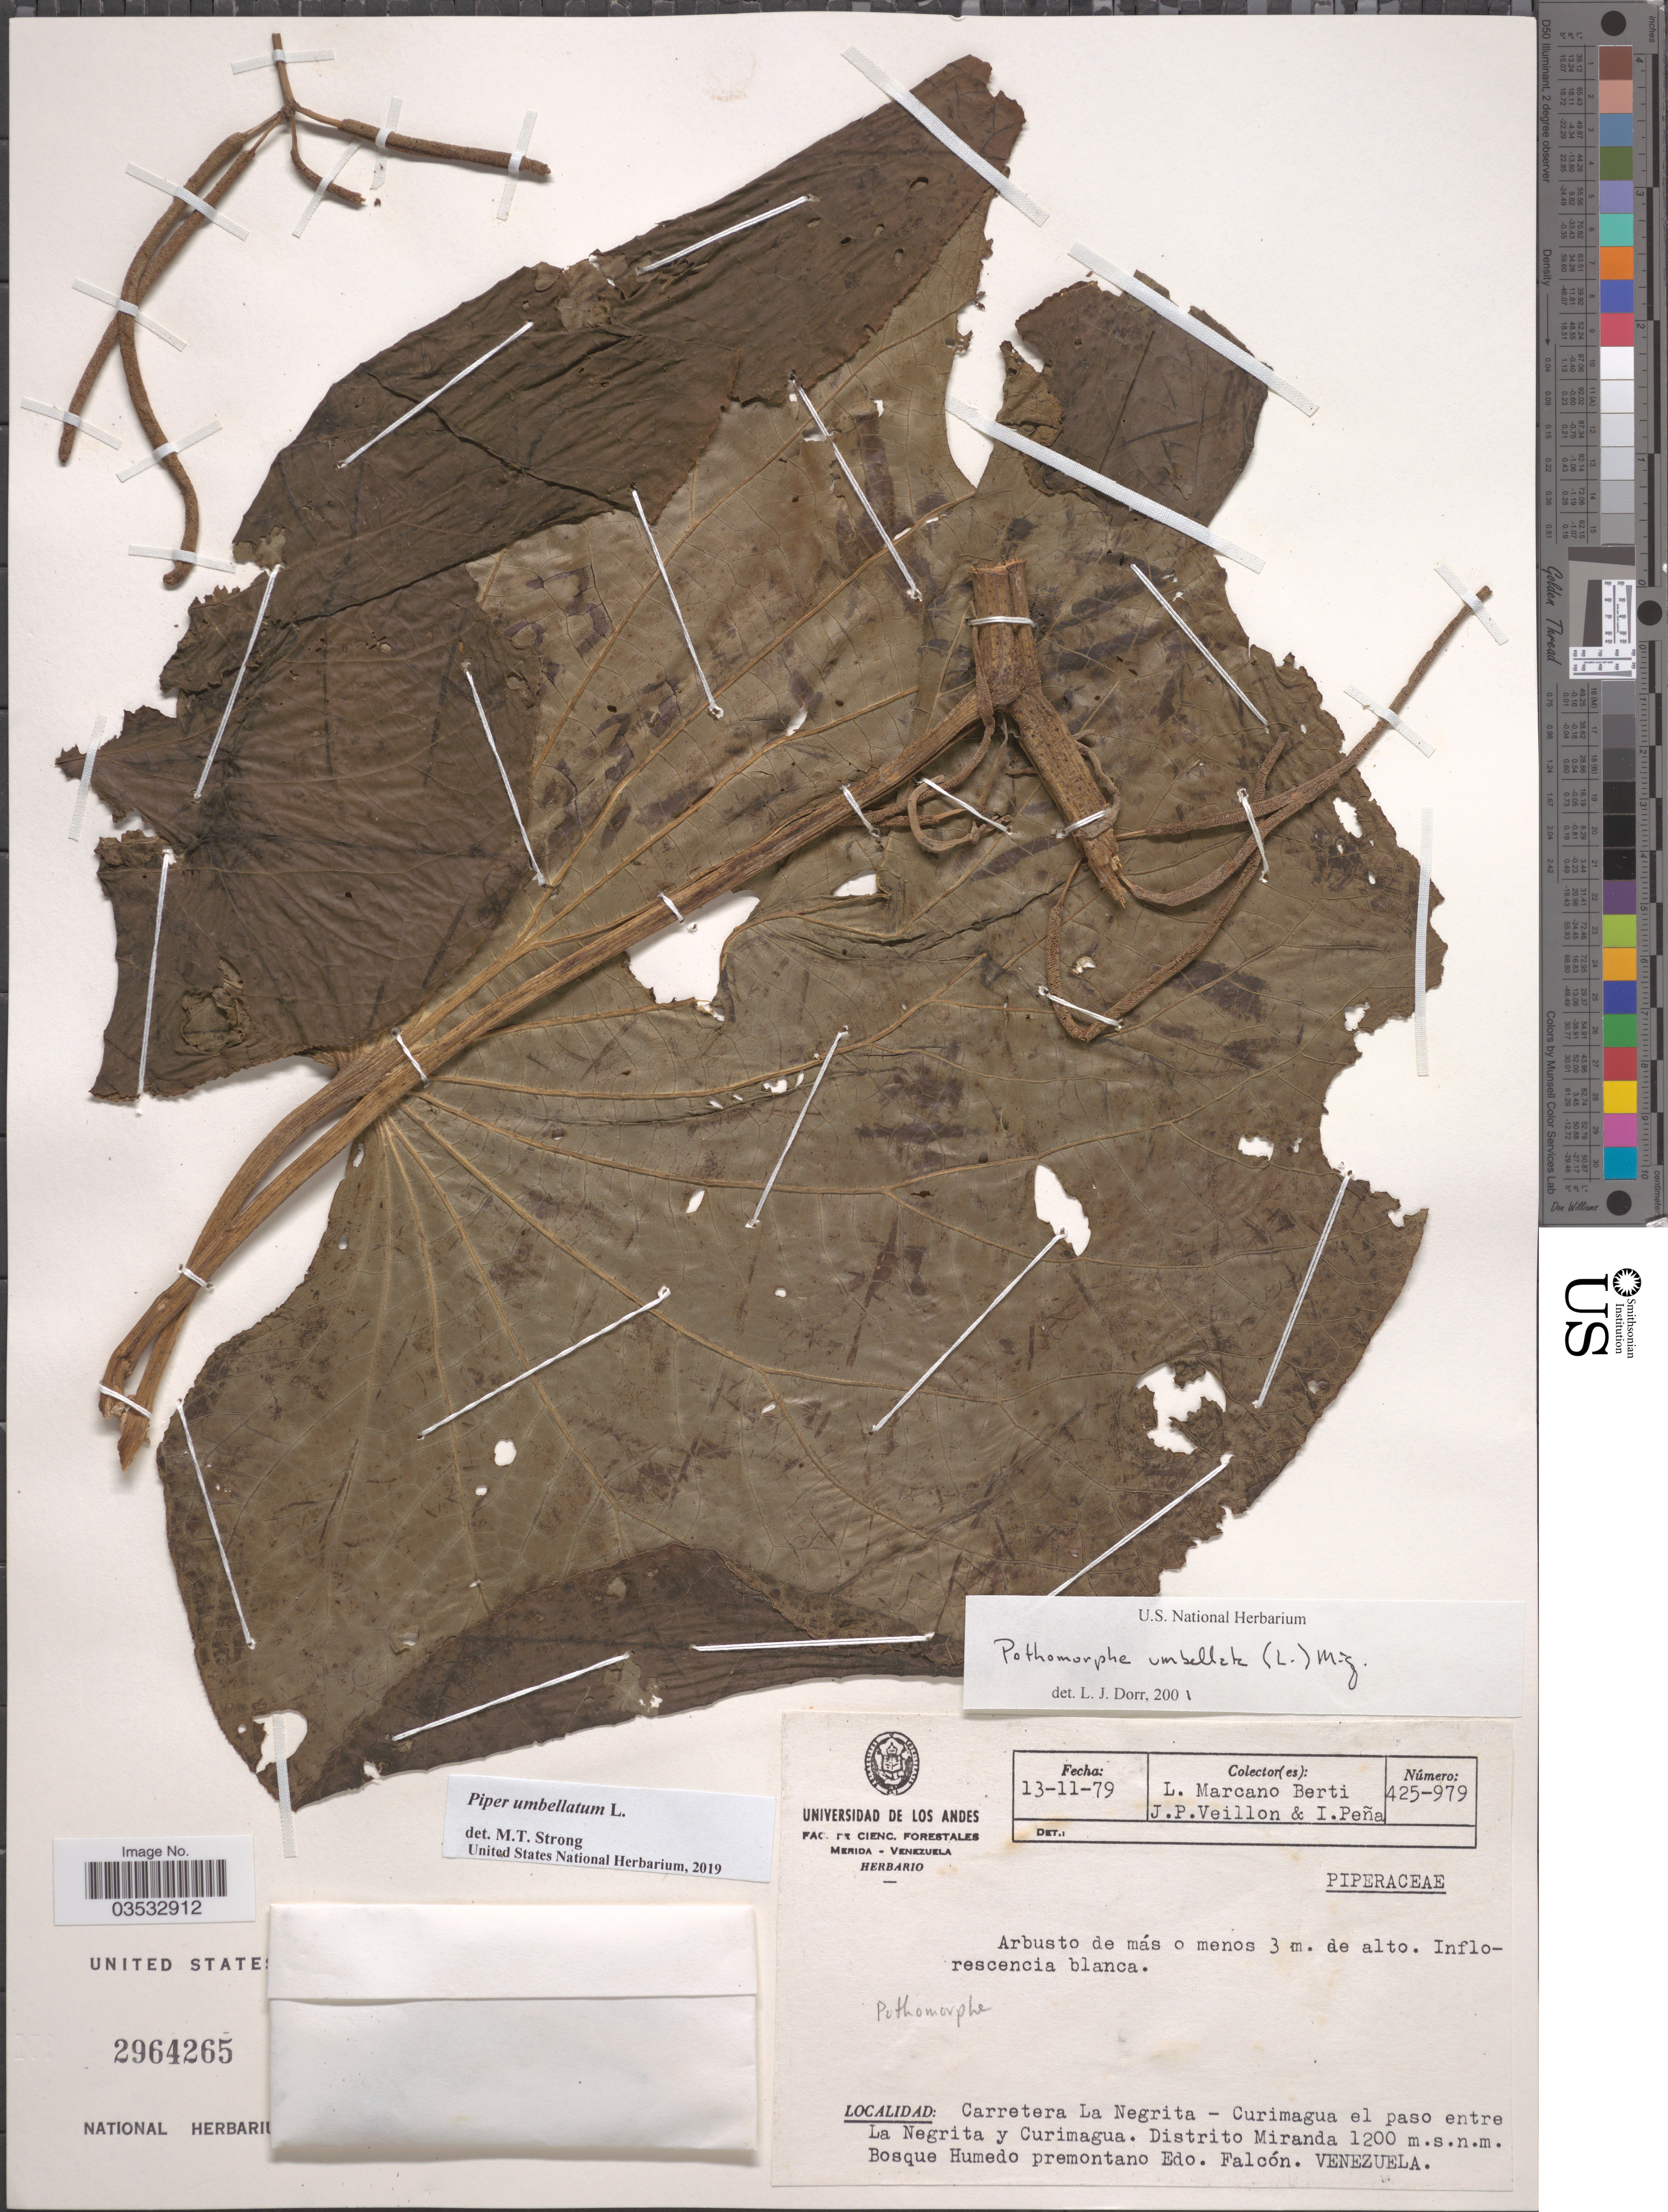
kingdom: Plantae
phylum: Tracheophyta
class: Magnoliopsida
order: Piperales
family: Piperaceae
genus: Piper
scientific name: Piper umbellatum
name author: L.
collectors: L. Marcano-Berti, J. Veillon & I. Pena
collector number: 425-979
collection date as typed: Transcribed d/m/y: 13/11/79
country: Venezuela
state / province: Falcon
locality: Carretera La Negrita - Curimagua el paso entre La Negrita y Curimagua. Distrito Miranda. Bosque Humedo premontano Edo. Falcón.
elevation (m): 1200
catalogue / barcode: US 2964265